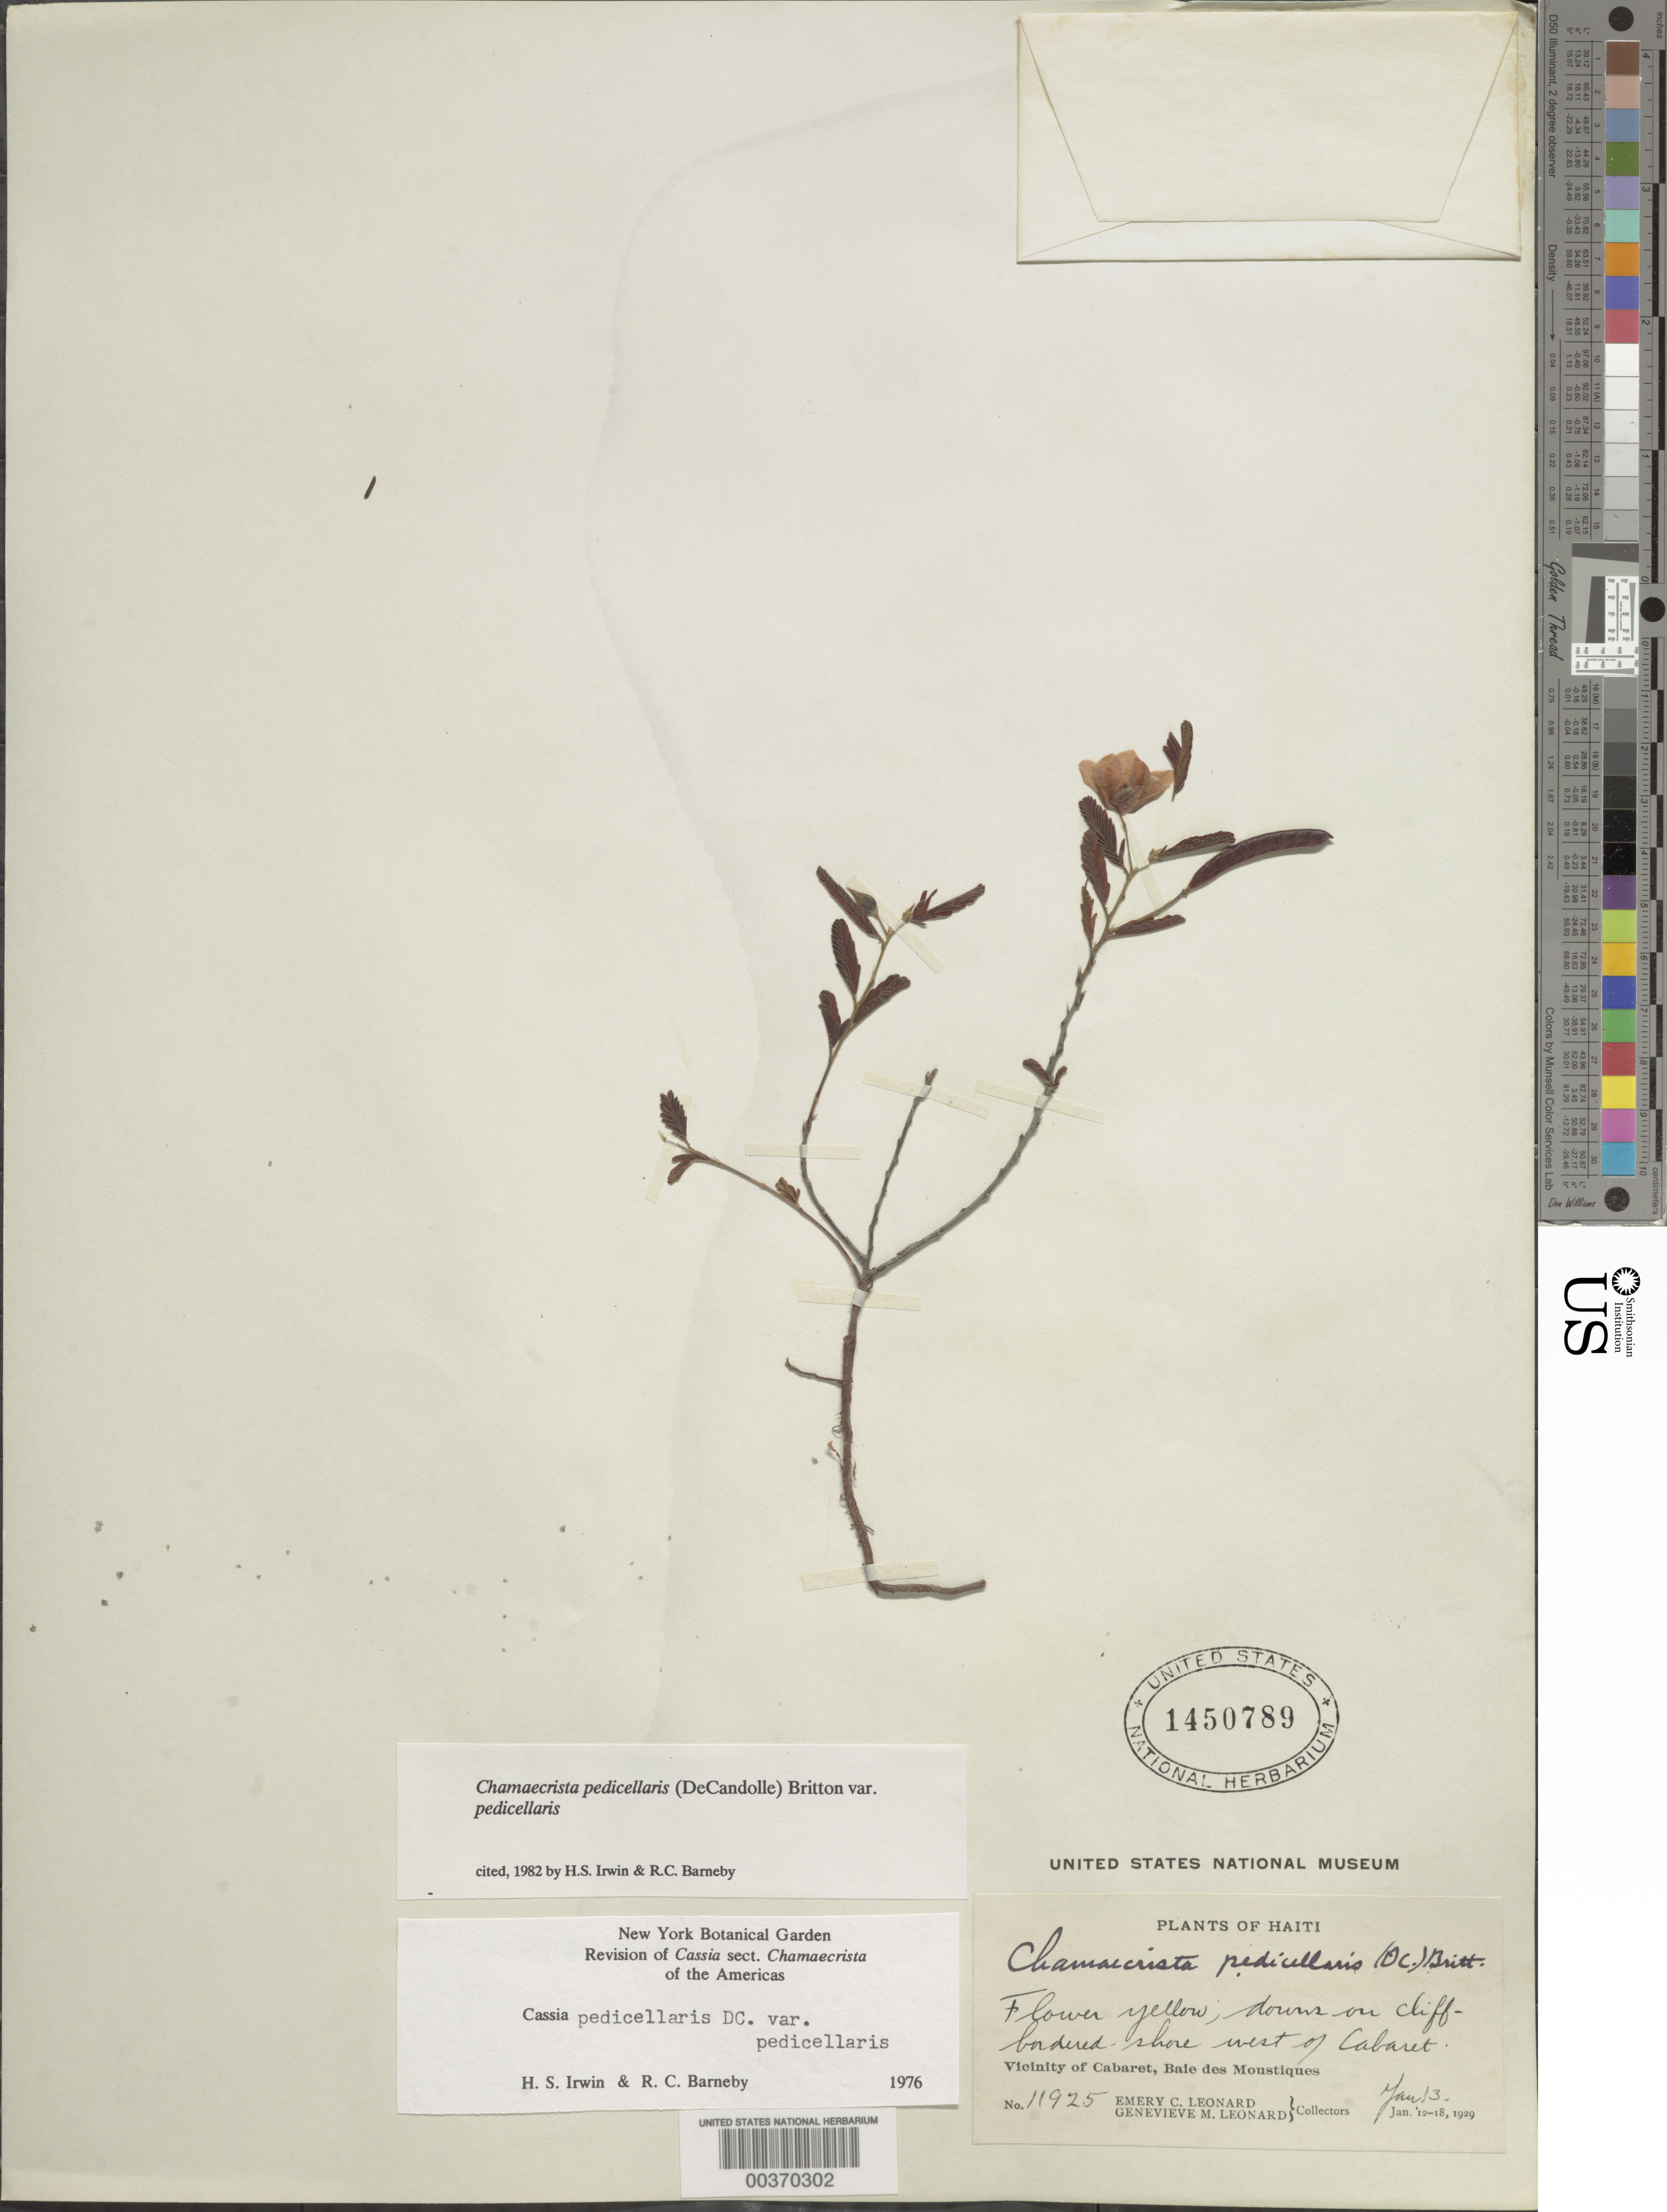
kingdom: Plantae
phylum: Tracheophyta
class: Magnoliopsida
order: Fabales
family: Fabaceae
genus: Chamaecrista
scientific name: Chamaecrista pedicellaris var. pedicellaris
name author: Britton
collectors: E. C. Leonard & G. M. Leonard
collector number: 11925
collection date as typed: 13 Jan 1929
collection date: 1929-01-13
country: Haiti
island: Hispaniola Island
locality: Down on cliff-bordered shore w of cabaret; vicinity of baie des moustiques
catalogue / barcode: US 1450789